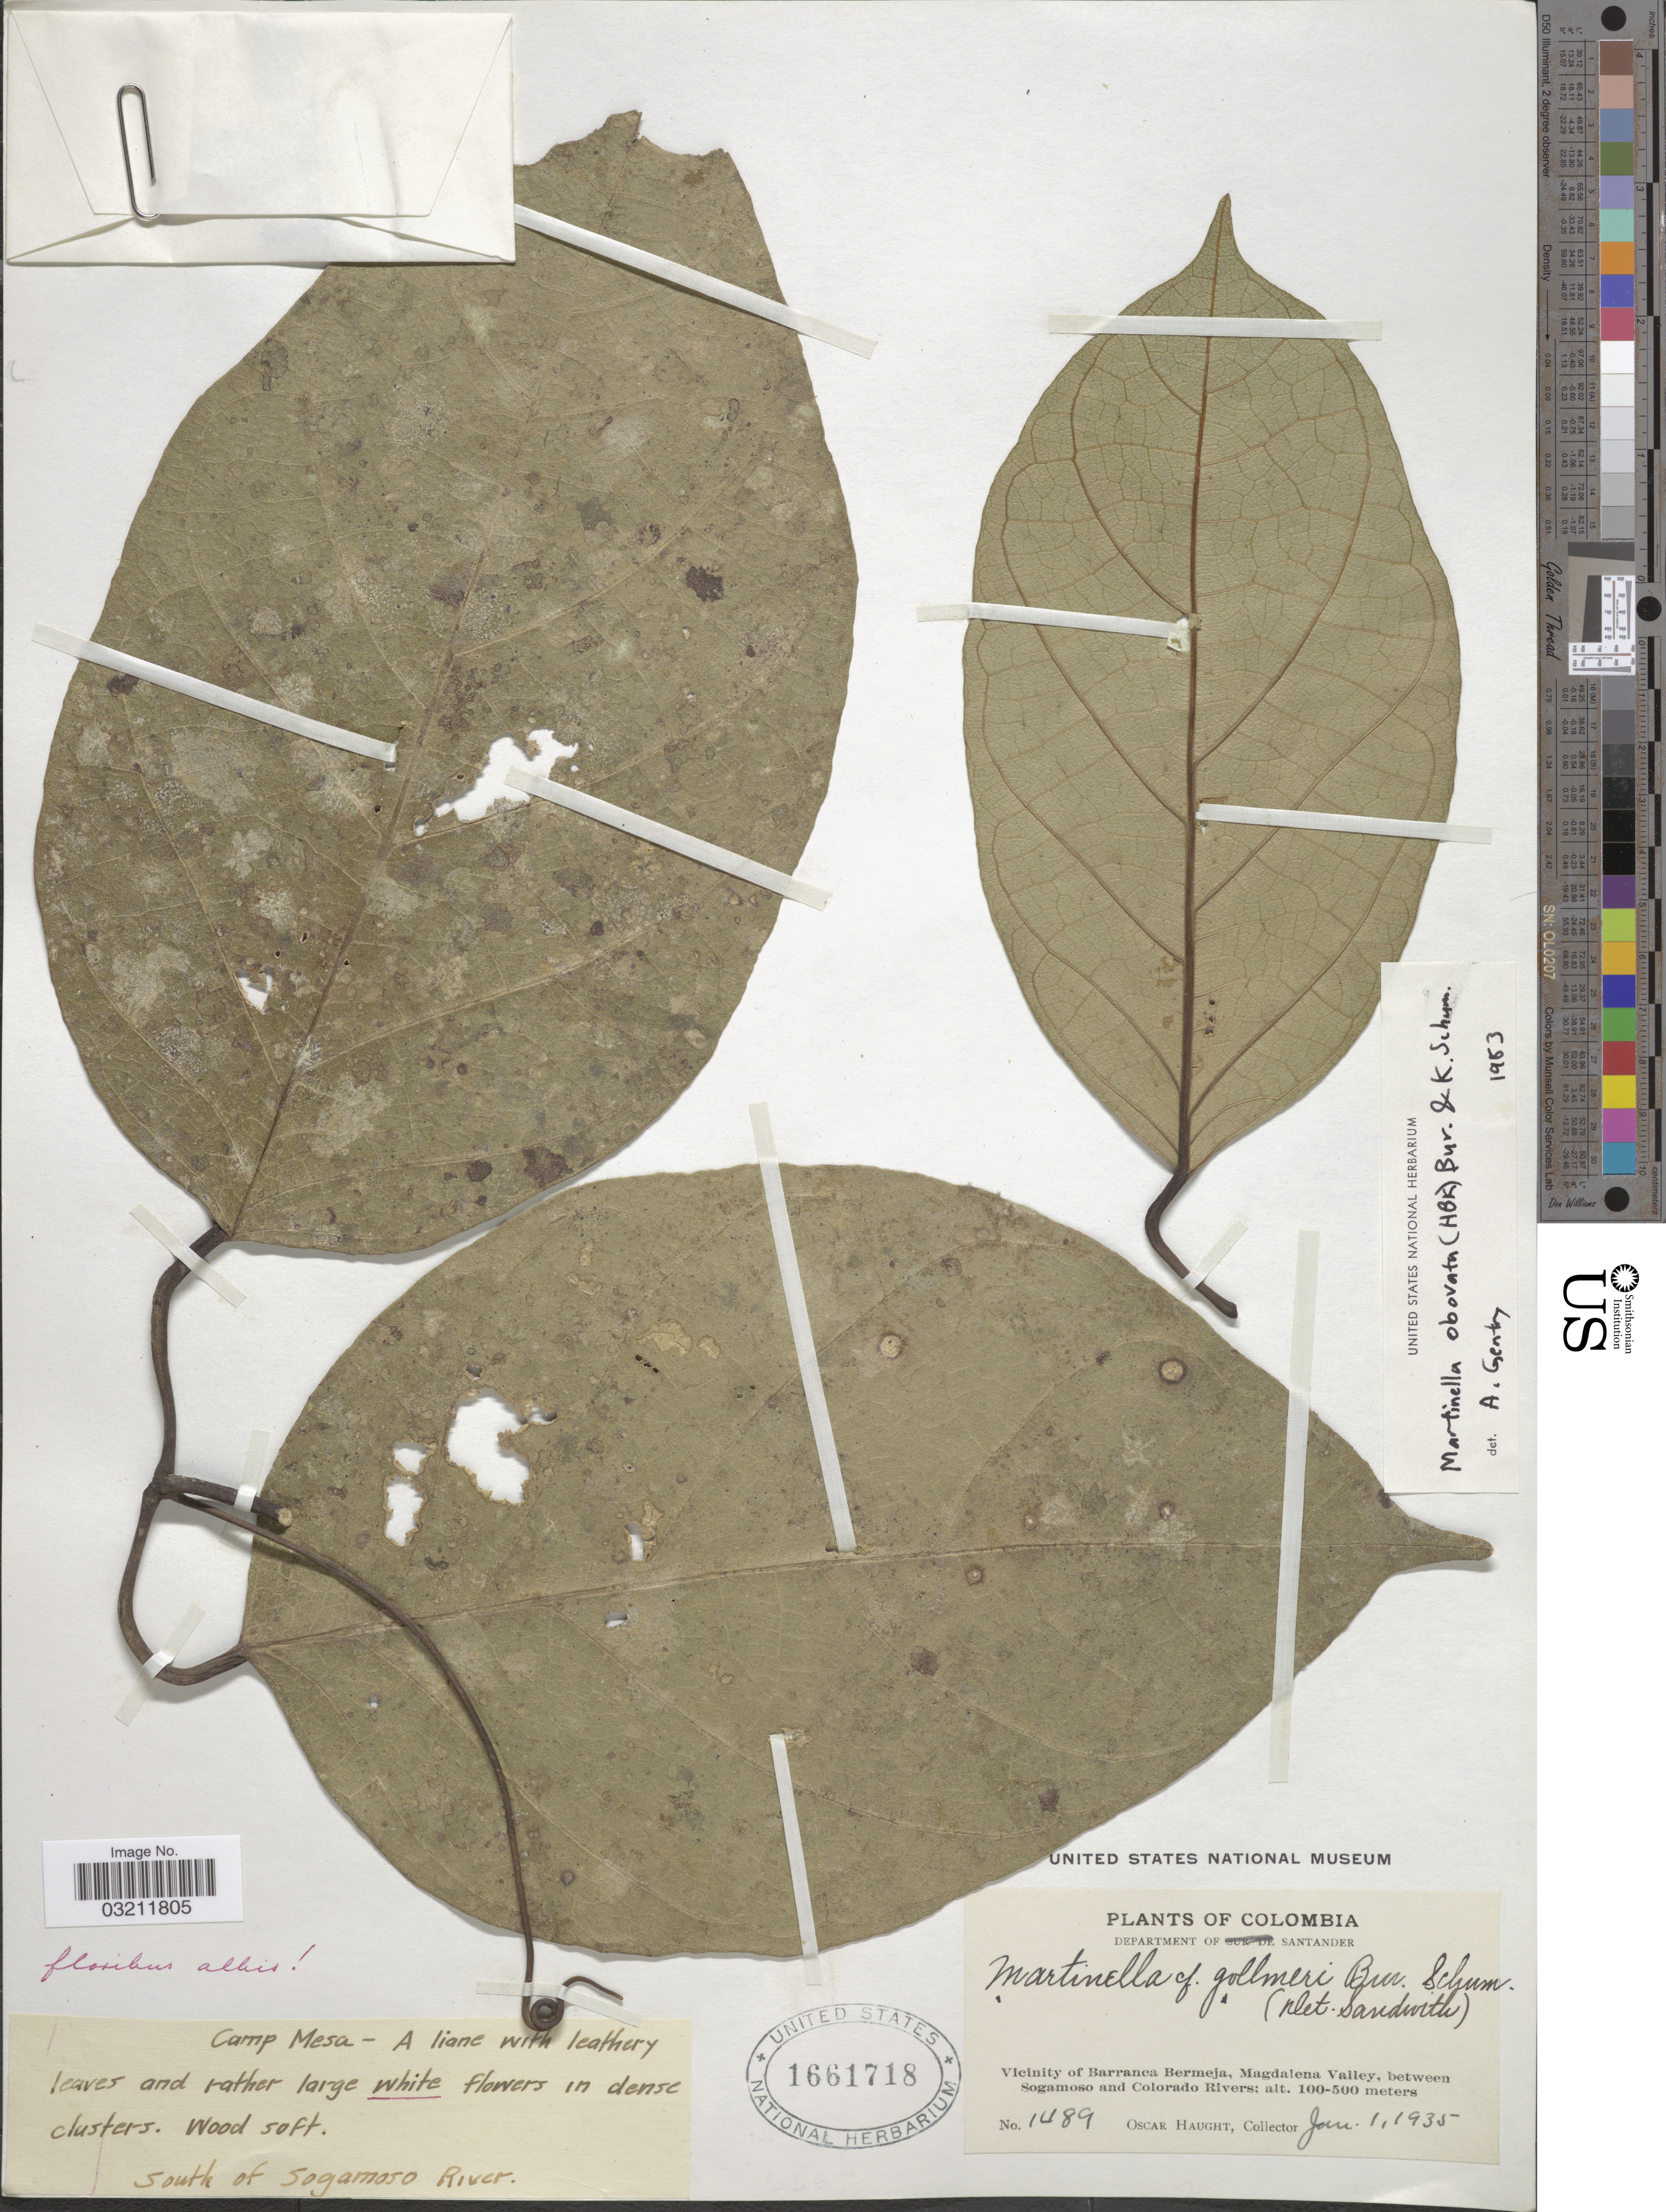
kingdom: Plantae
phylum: Tracheophyta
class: Magnoliopsida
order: Lamiales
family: Bignoniaceae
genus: Martinella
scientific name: Martinella obovata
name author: (Kunth) Bureau & K. Schum.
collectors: O. L. Haught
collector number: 1489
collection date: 1935-01-01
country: Colombia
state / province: Santander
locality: Department of Santander. Vicinity of Barranca Bermeja, Magdalena Valley, between Sogamoso and Colorado Rivers. Camp Mesa.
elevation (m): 100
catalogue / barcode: US 1661718